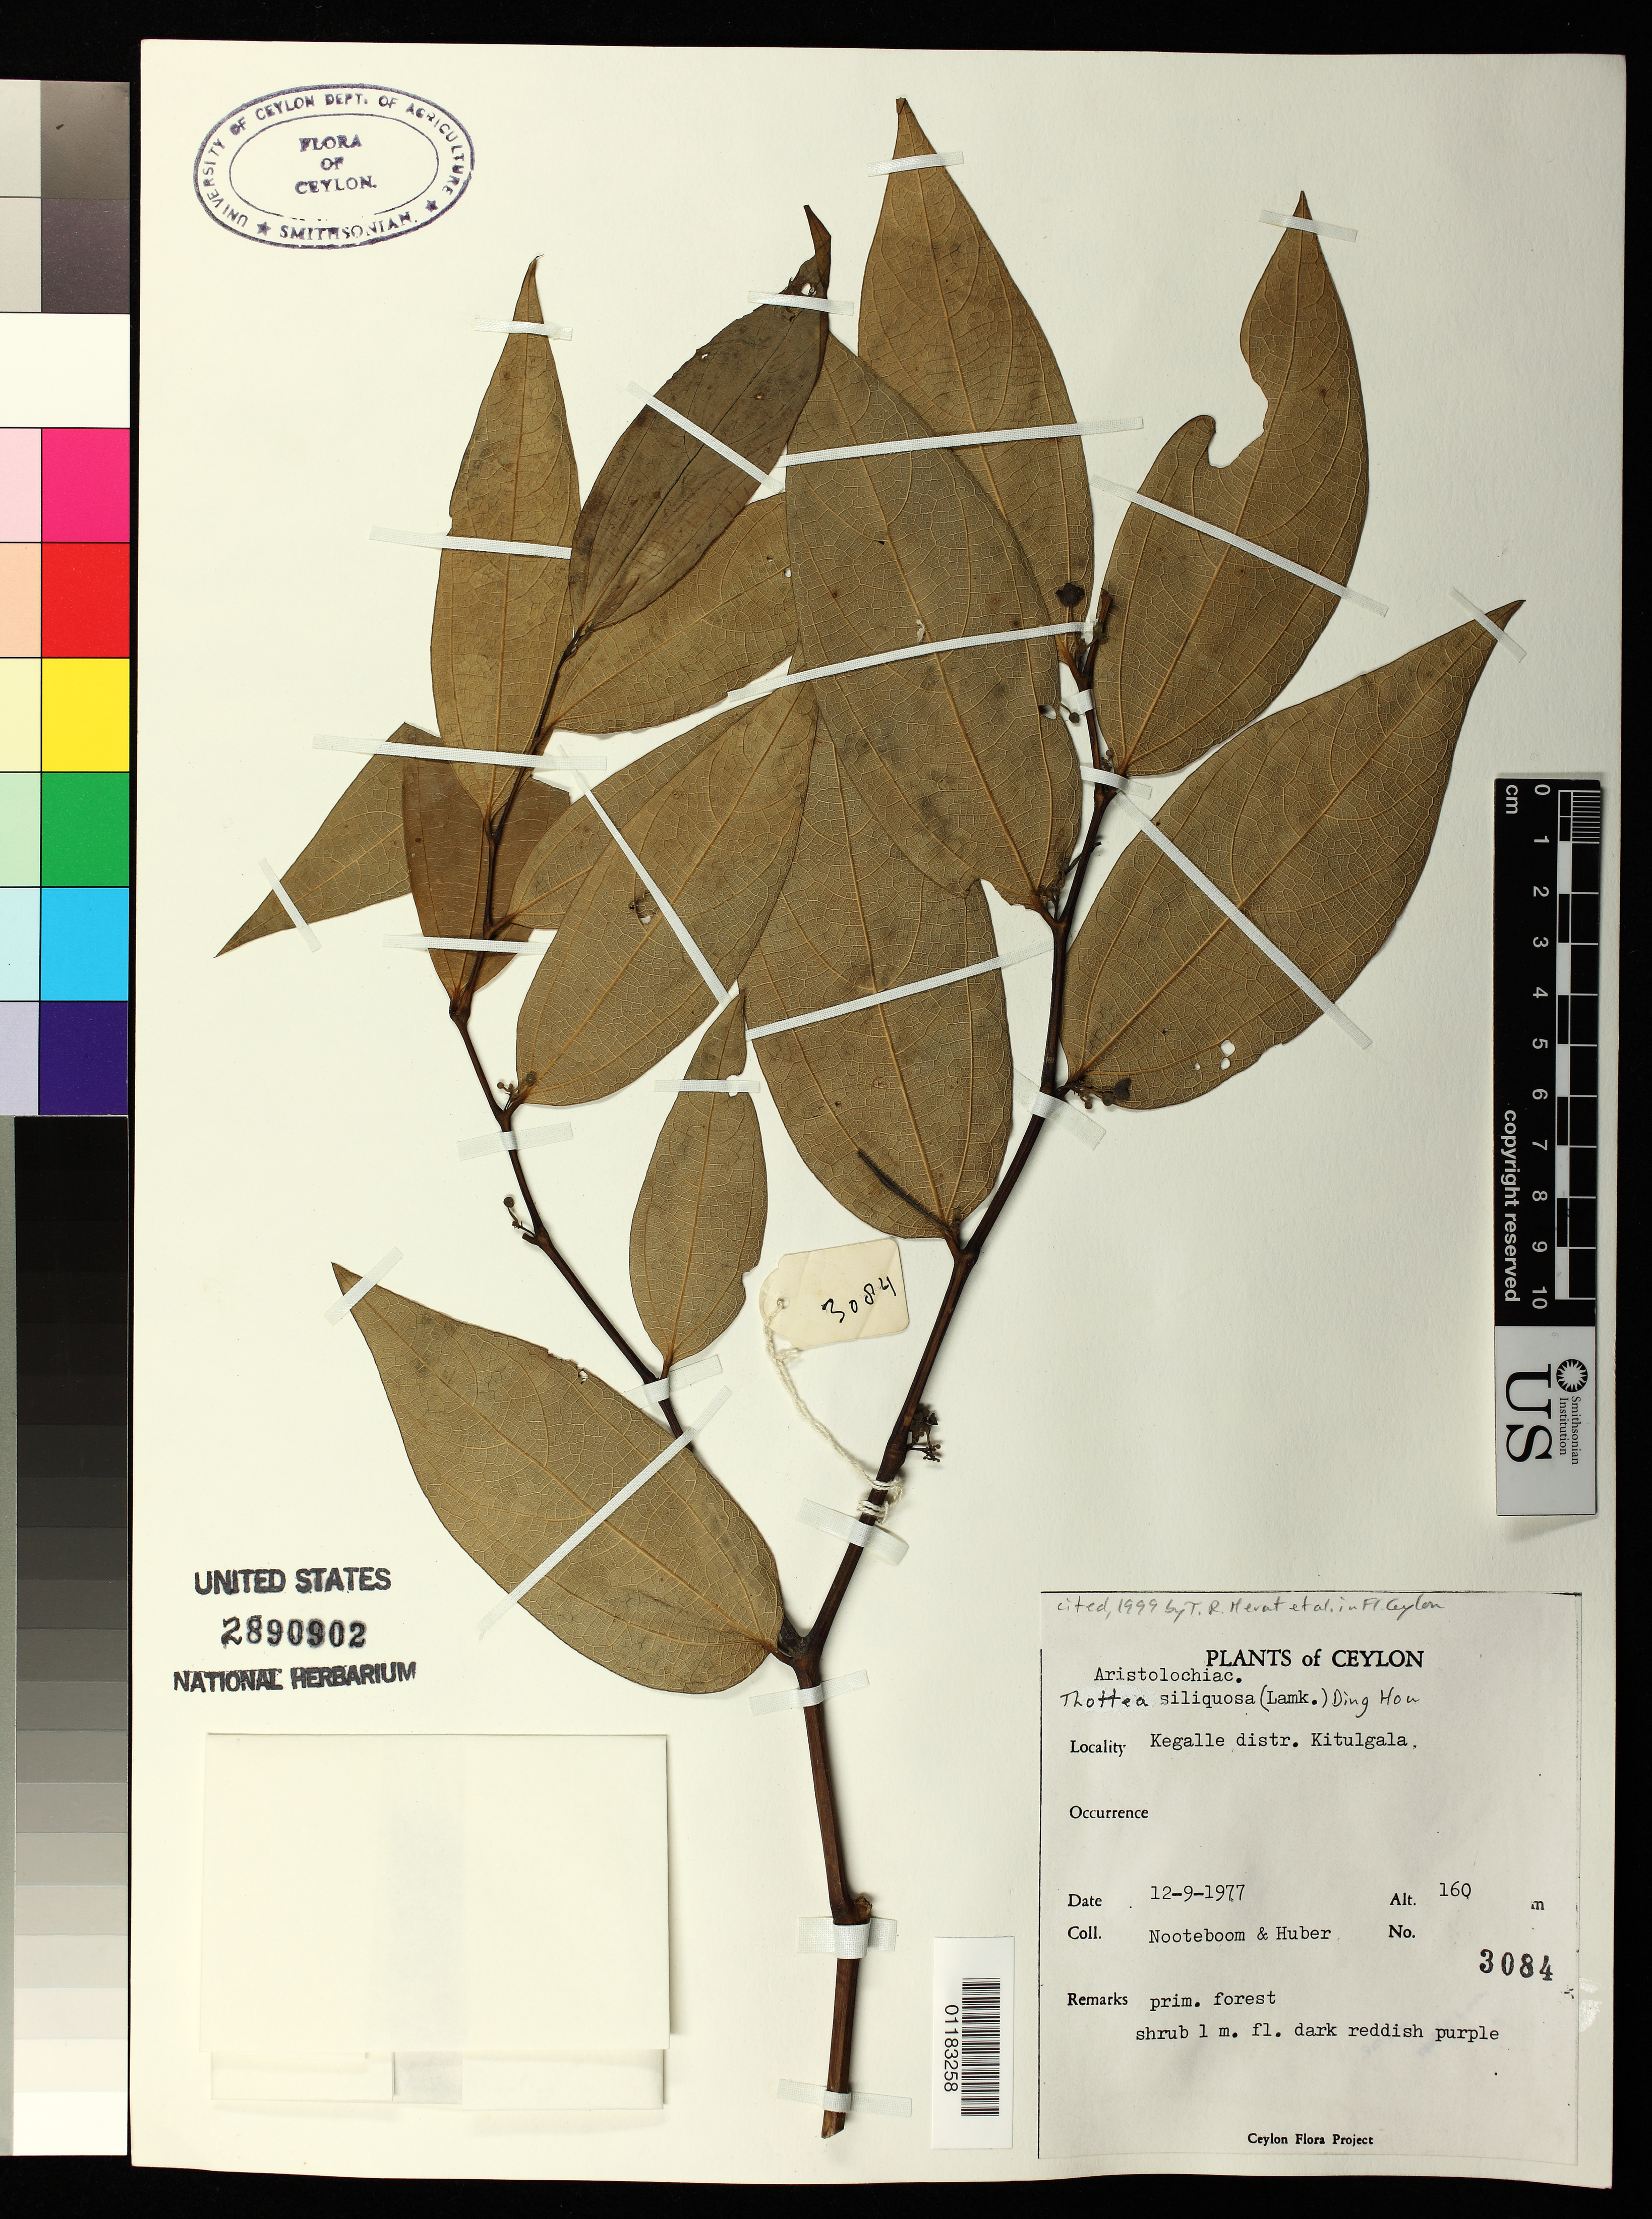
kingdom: Plantae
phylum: Tracheophyta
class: Magnoliopsida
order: Piperales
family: Aristolochiaceae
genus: Thottea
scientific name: Thottea siliquosa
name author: (Lam.) Ding Hou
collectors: H. P. Nooteboom & H. F. Huber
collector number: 3084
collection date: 1977-12-09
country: Sri Lanka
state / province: Sabaragamuwa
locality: Kegalle district, Kitulgala.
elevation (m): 160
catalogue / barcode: US 2890902